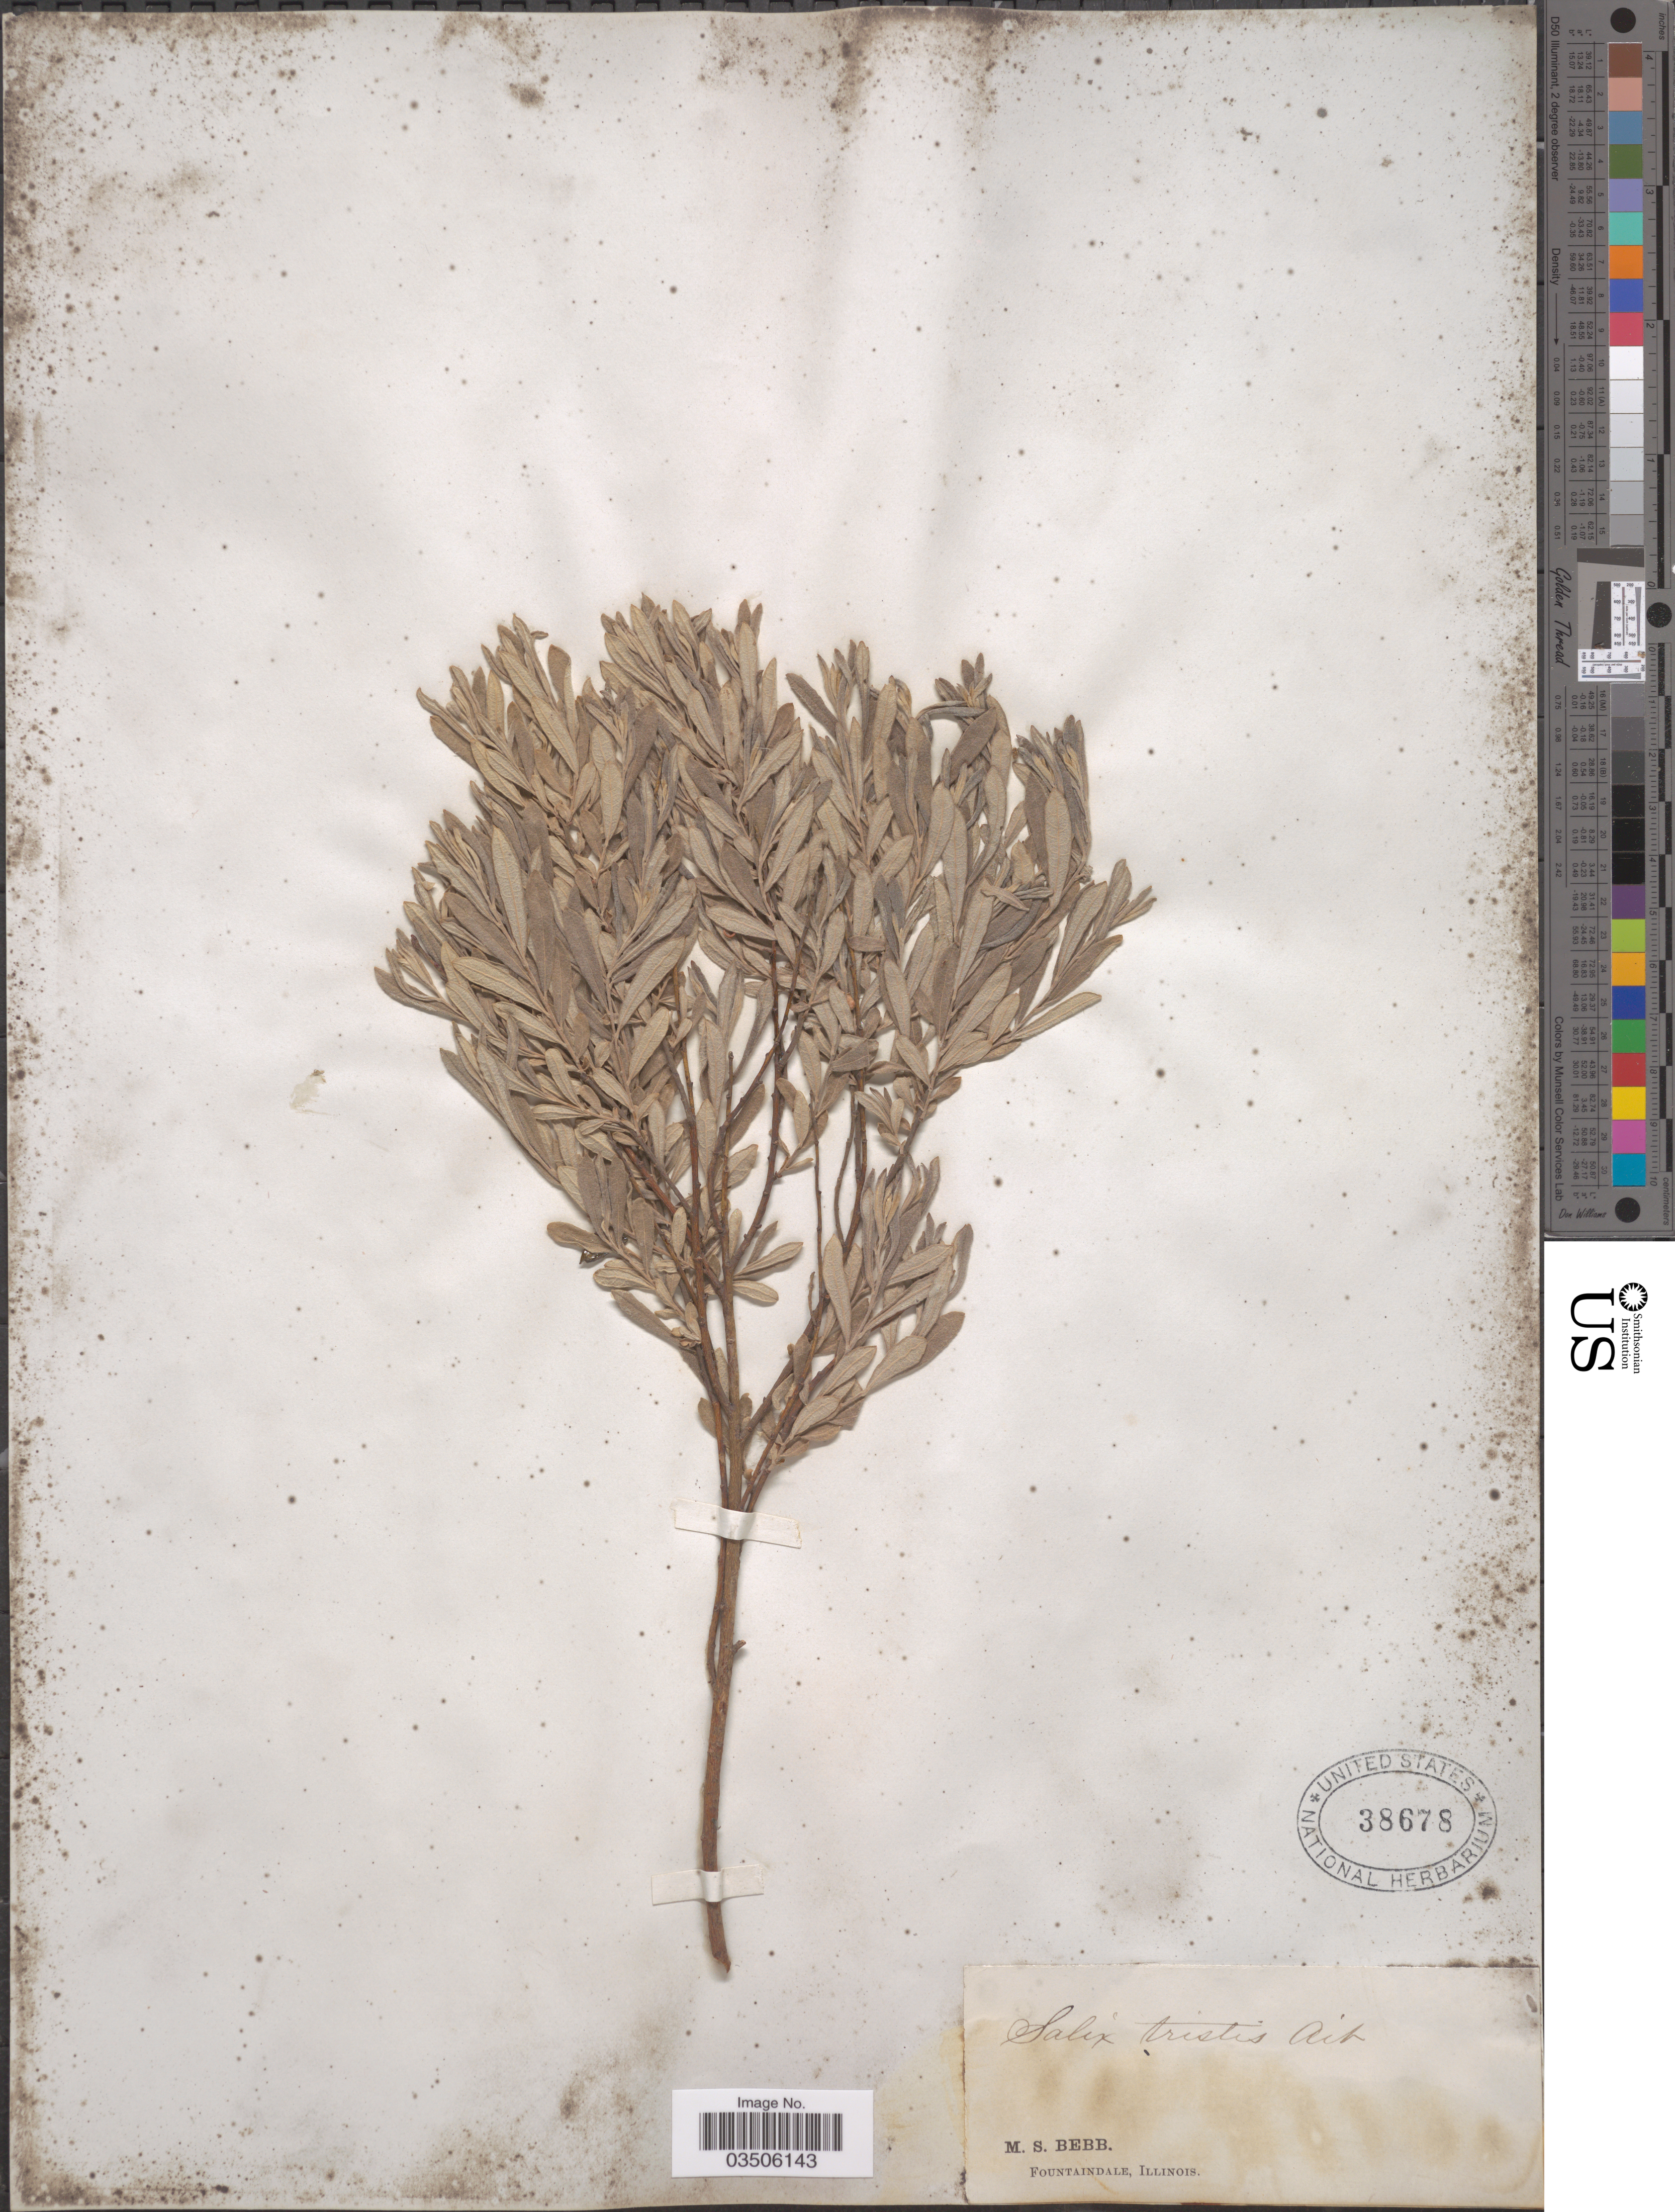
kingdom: Plantae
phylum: Tracheophyta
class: Magnoliopsida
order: Malpighiales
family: Salicaceae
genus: Salix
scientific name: Salix tristis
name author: Aiton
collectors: M. Bebb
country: United States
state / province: Illinois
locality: Fountaindale.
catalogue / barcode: US 38678